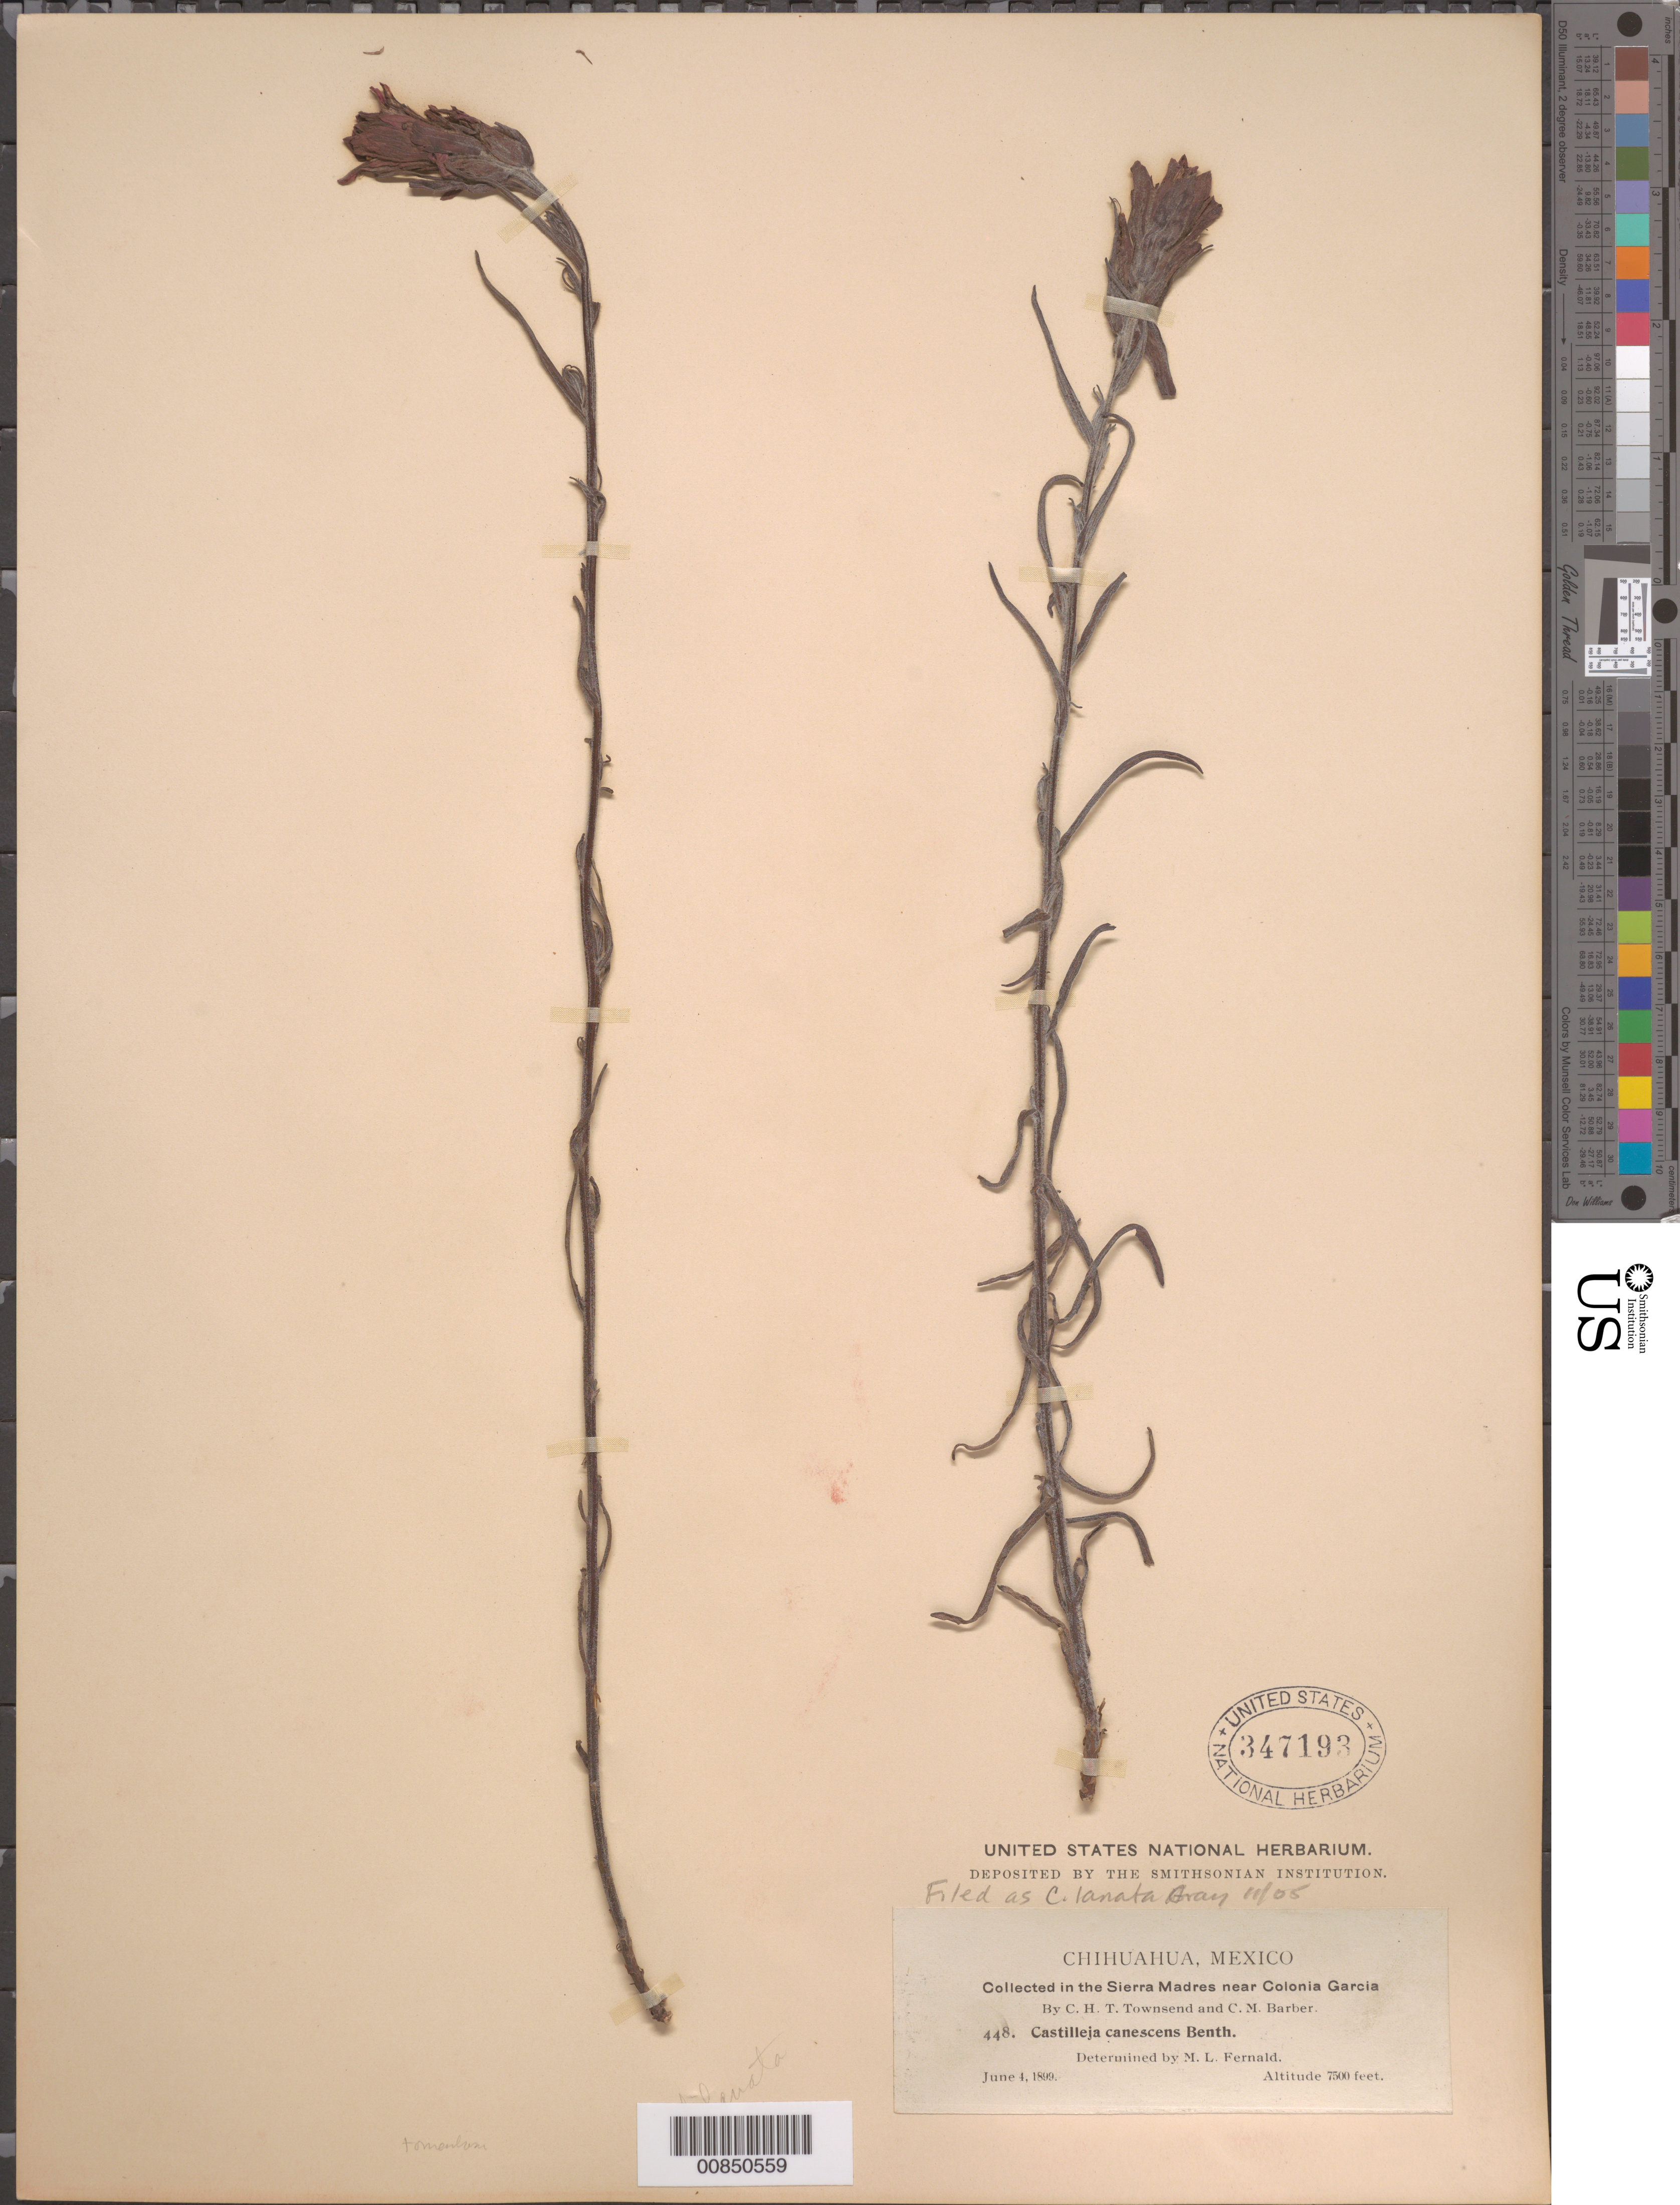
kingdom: Plantae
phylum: Tracheophyta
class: Magnoliopsida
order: Lamiales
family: Orobanchaceae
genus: Castilleja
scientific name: Castilleja lanata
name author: A. Gray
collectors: C. H. T. Townsend & C. Barber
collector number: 448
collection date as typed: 04 Jun 1899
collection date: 1899-06-04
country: Mexico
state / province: Chihuahua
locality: Sierra Madre near Colonia García, Chihuahua.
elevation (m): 2286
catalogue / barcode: US 347193